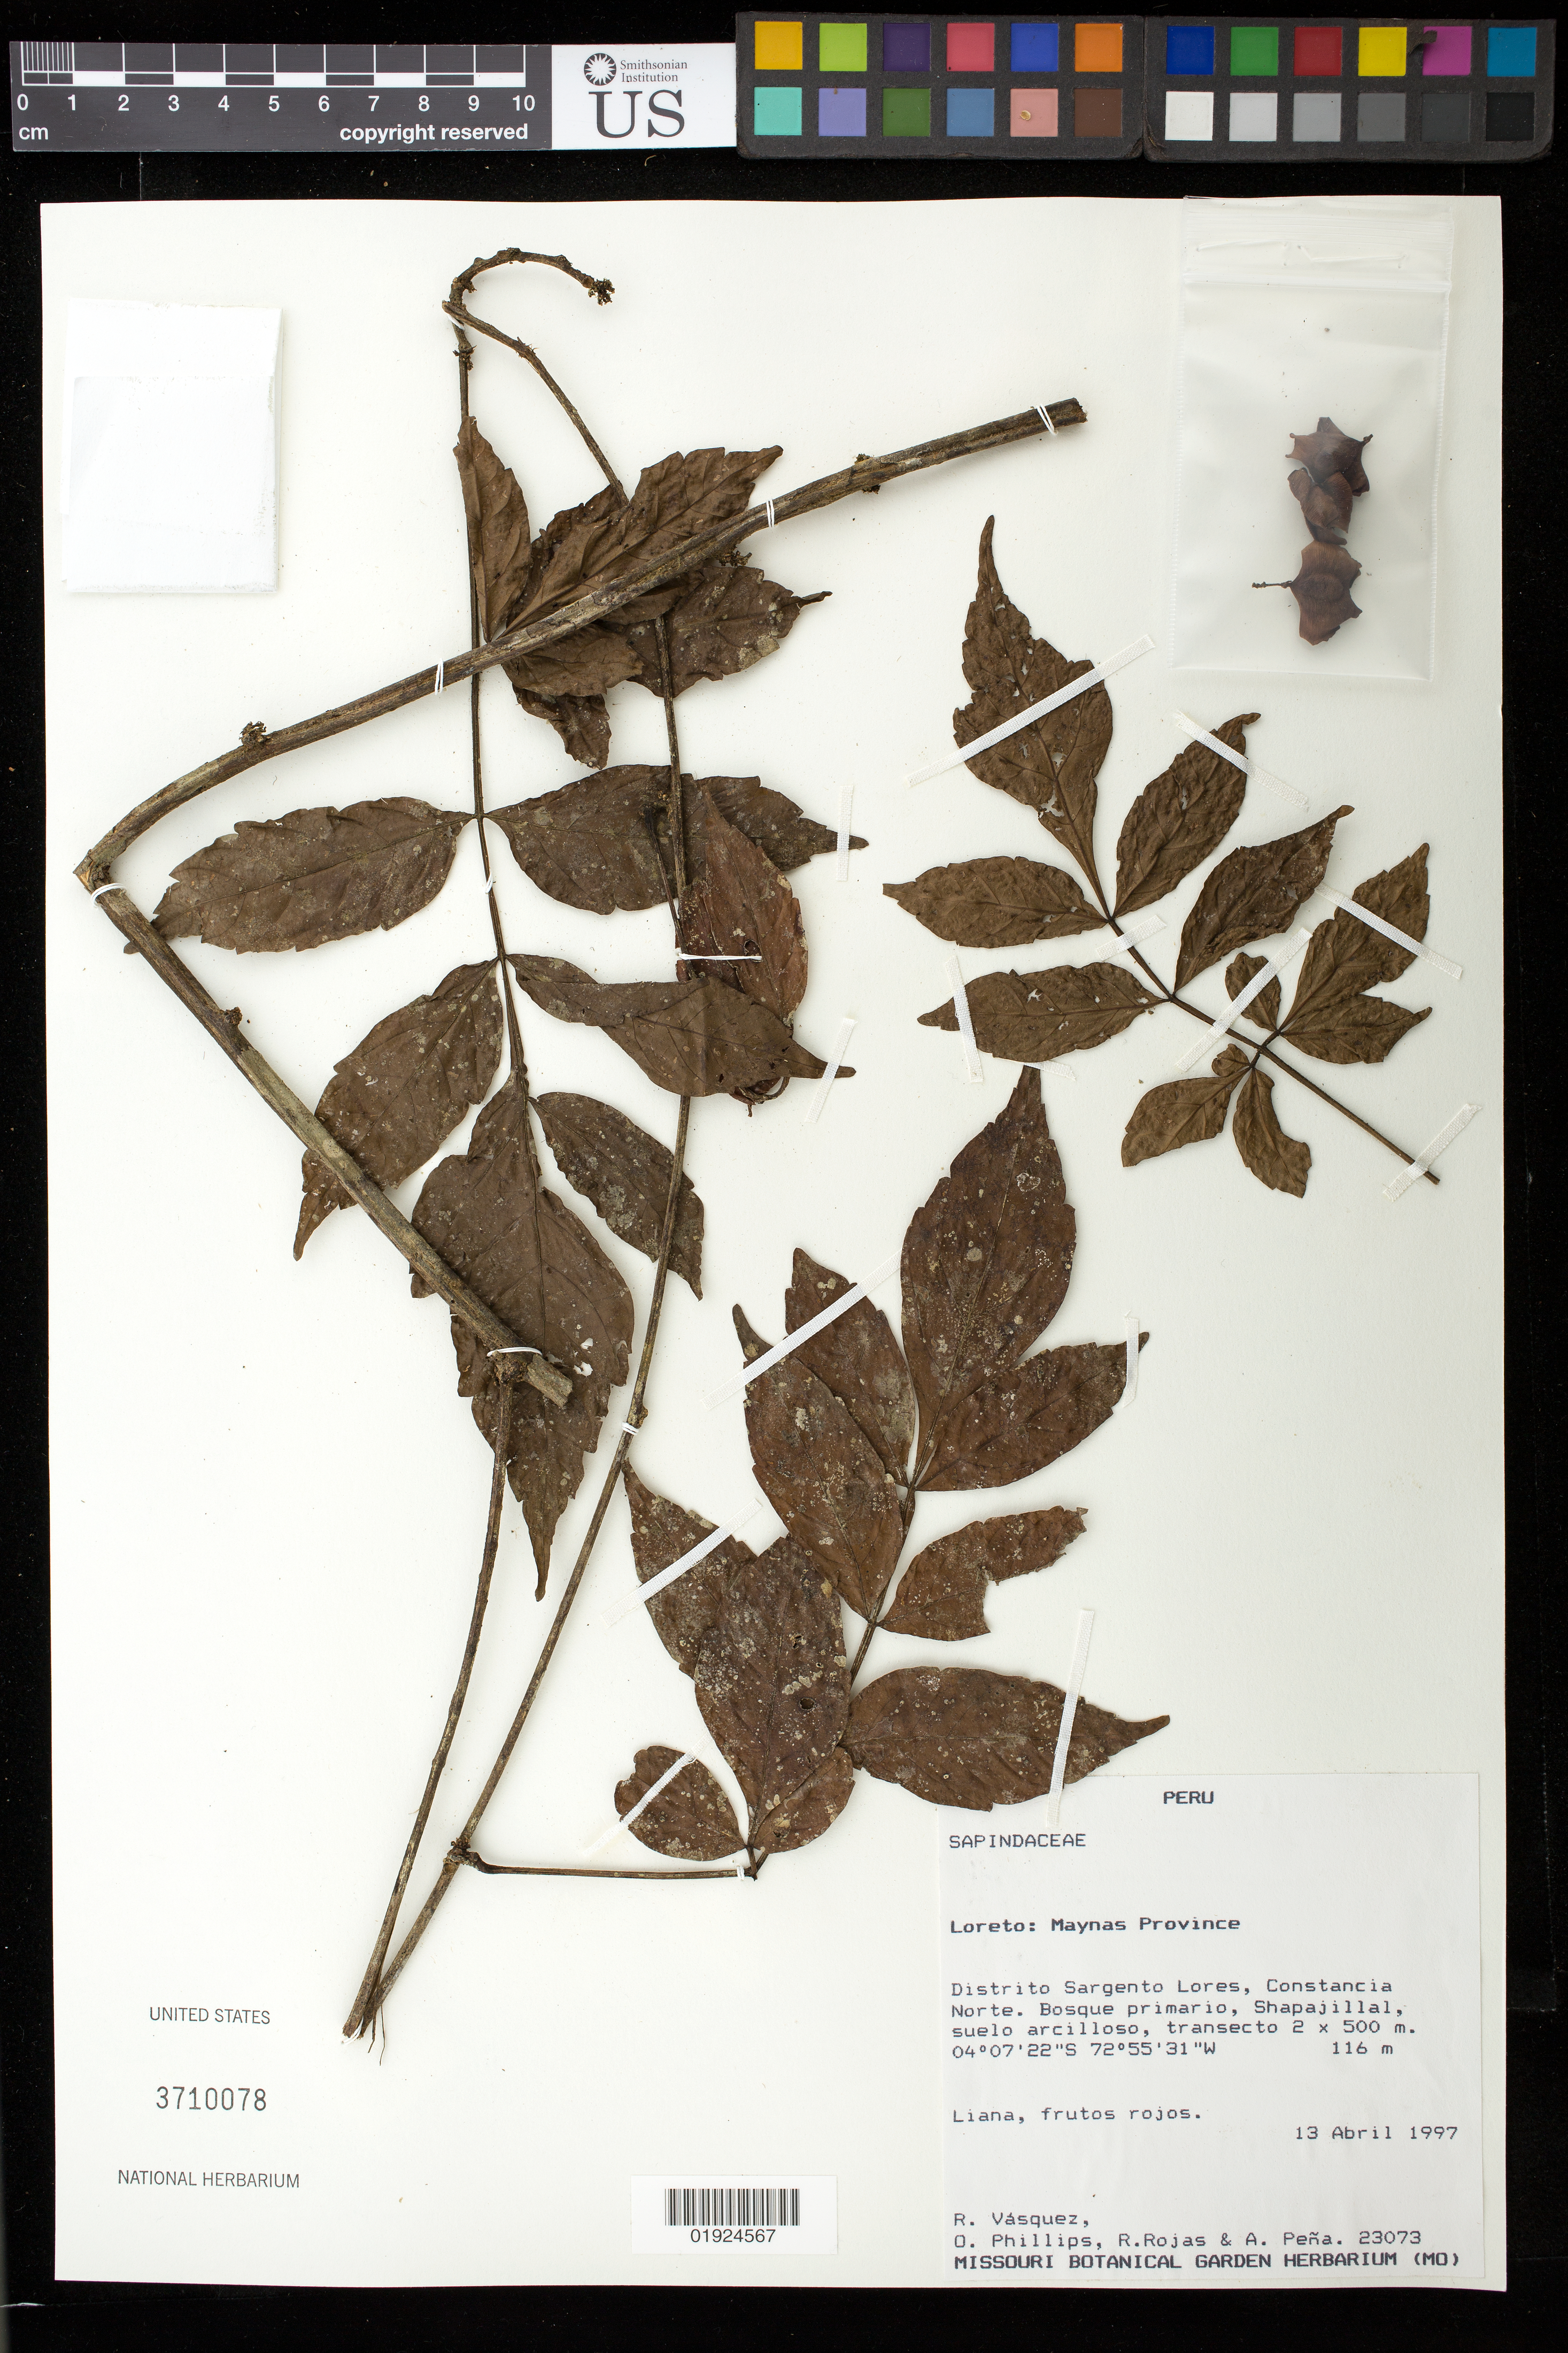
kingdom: Plantae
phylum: Tracheophyta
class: Magnoliopsida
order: Sapindales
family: Sapindaceae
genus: Paullinia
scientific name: Paullinia serjaniifolia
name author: Triana & Planch.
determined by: Acevedo-Rodriguez, P., (US), Smithsonian Institution - National Museum of Natural History (UNITED STATES)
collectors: R. Vásquez M., O. Phillips, R. Rojas & A. Pena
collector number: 23073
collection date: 1997-04-13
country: Peru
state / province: Loreto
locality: Maynas Province. Distrito Sargento Lores, Constancia Norte. Shapajillal, transecto 2 x 500 m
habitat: Bosque primario, suelo arcilloso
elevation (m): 116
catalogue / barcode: US 3710078